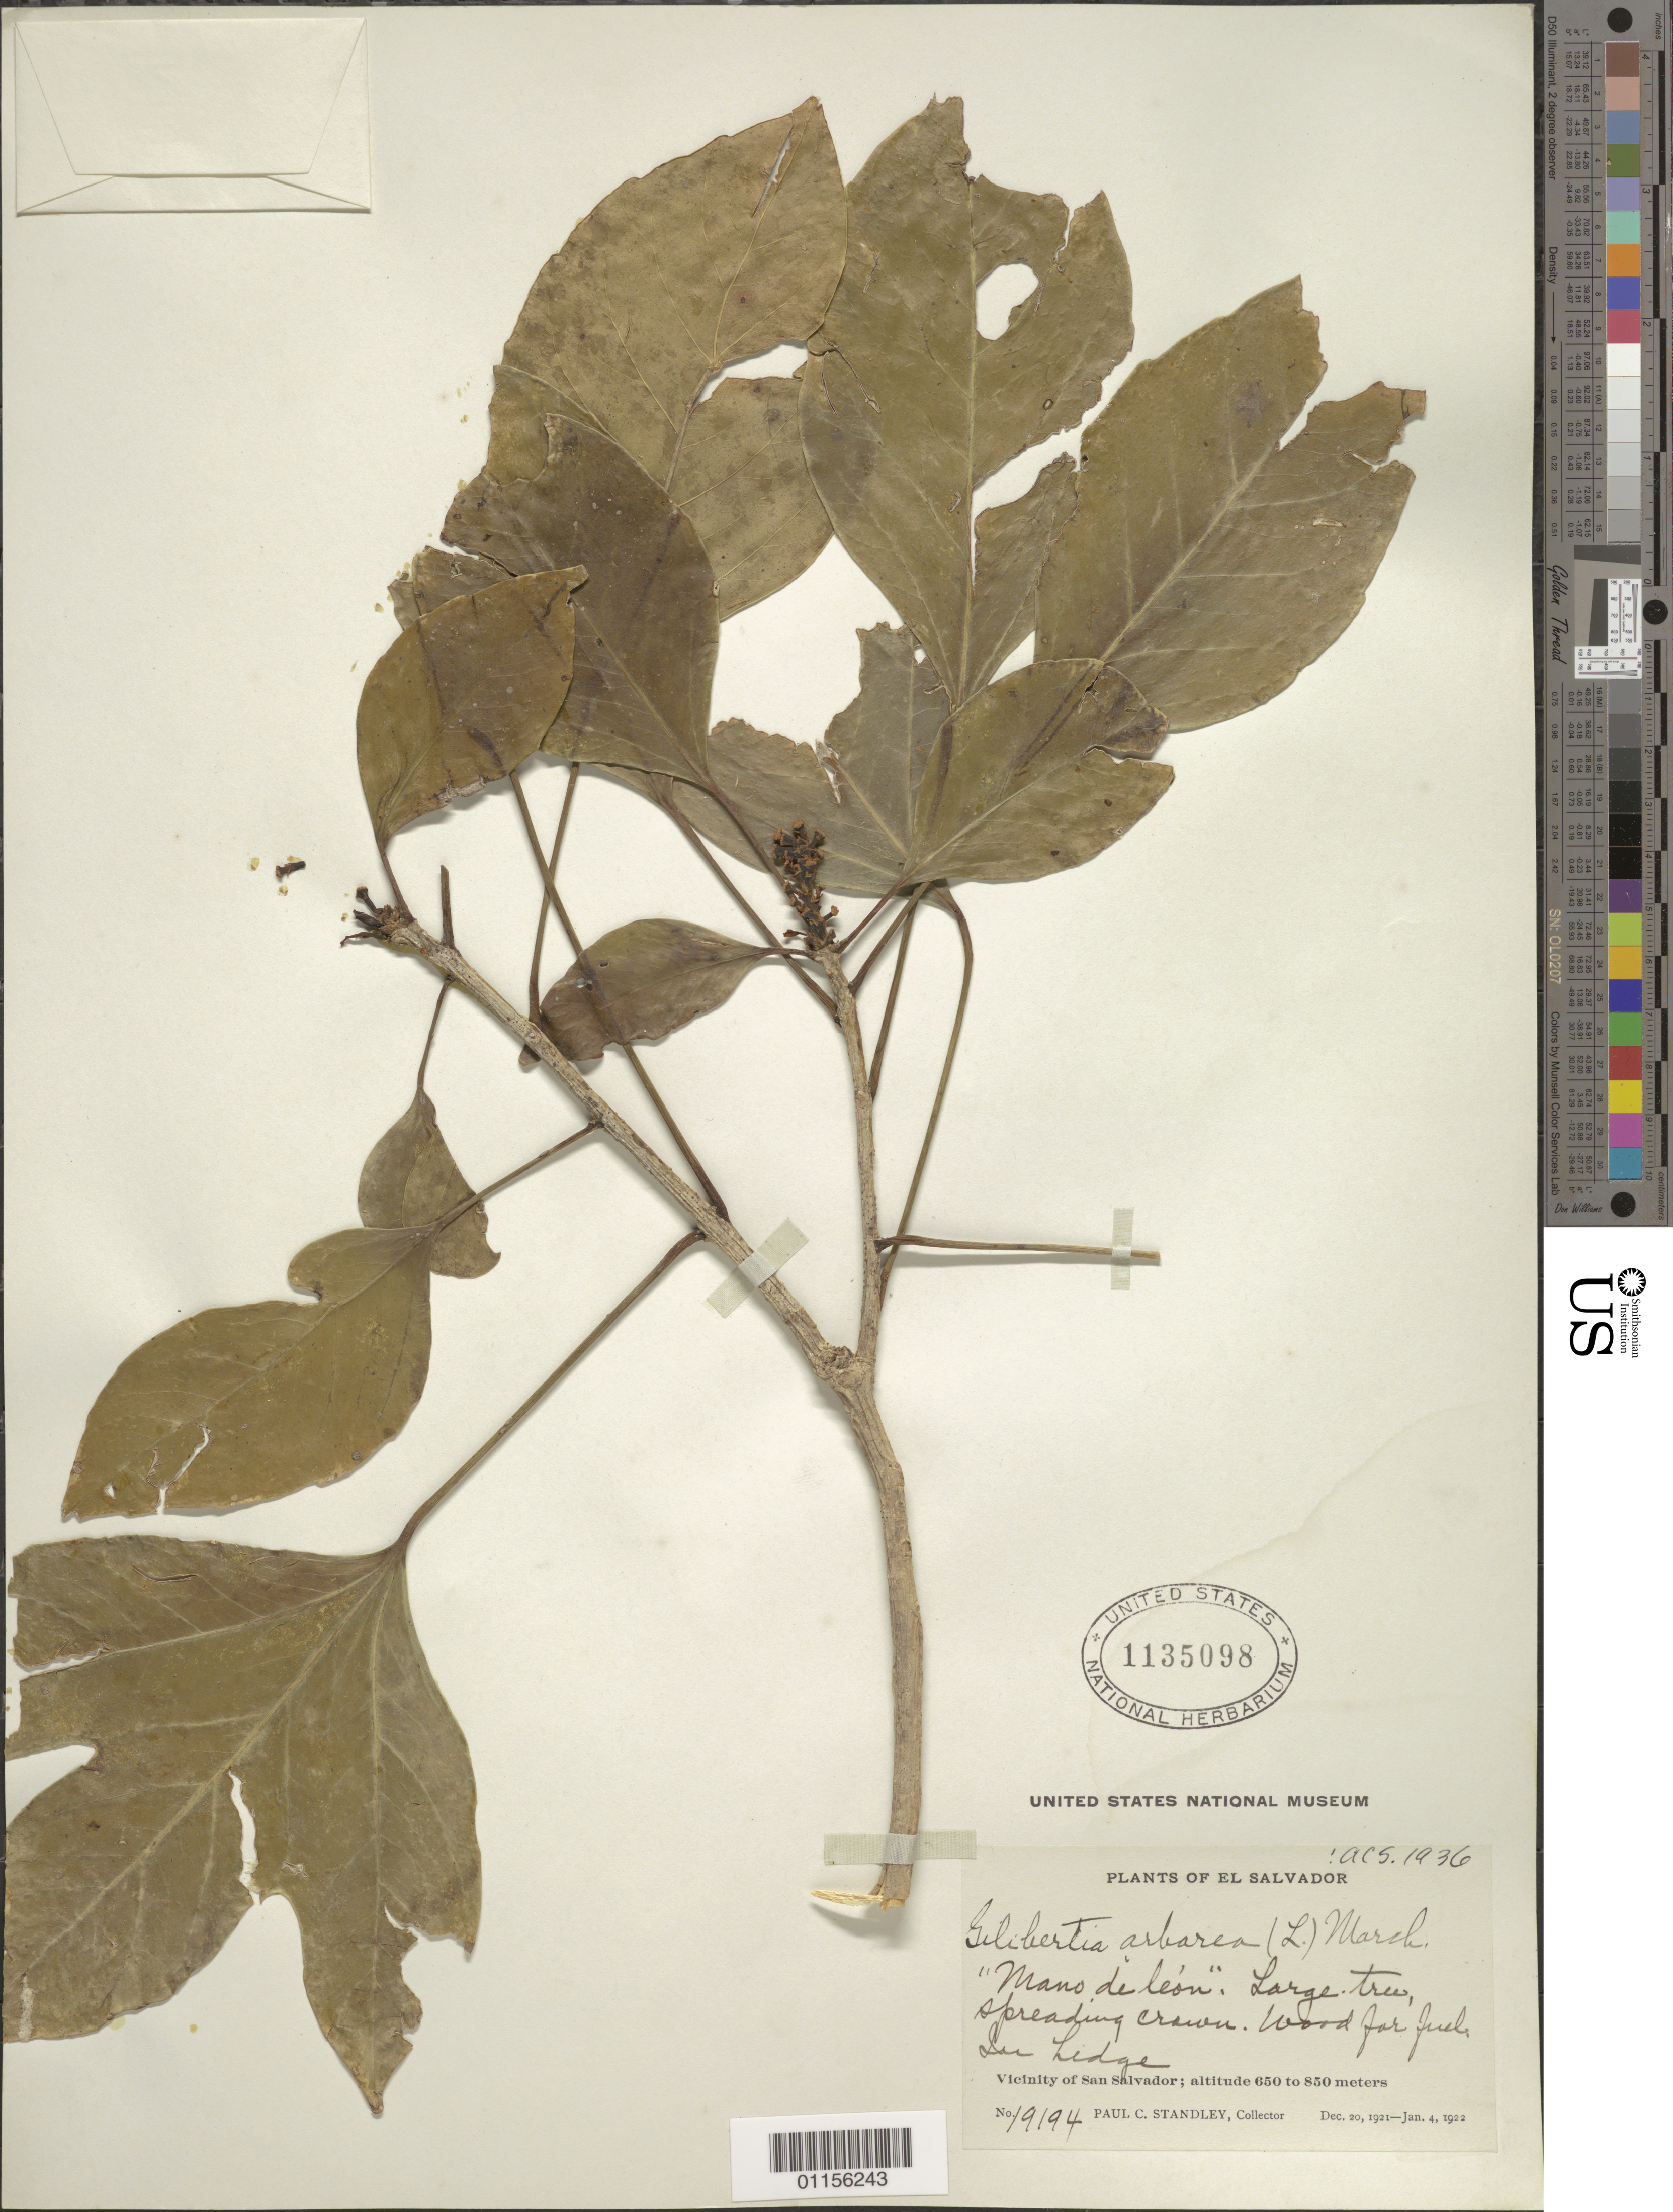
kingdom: Plantae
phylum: Tracheophyta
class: Magnoliopsida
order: Apiales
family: Araliaceae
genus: Dendropanax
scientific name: Dendropanax arboreus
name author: (L.) Decne. & Planch.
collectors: P. C. Standley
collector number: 19194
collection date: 1921-12-20/1922-01-04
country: El Salvador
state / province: San Salvador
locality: Vicinity of San Salvador.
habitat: Large tree, in hedge.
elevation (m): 650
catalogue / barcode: US 1135098